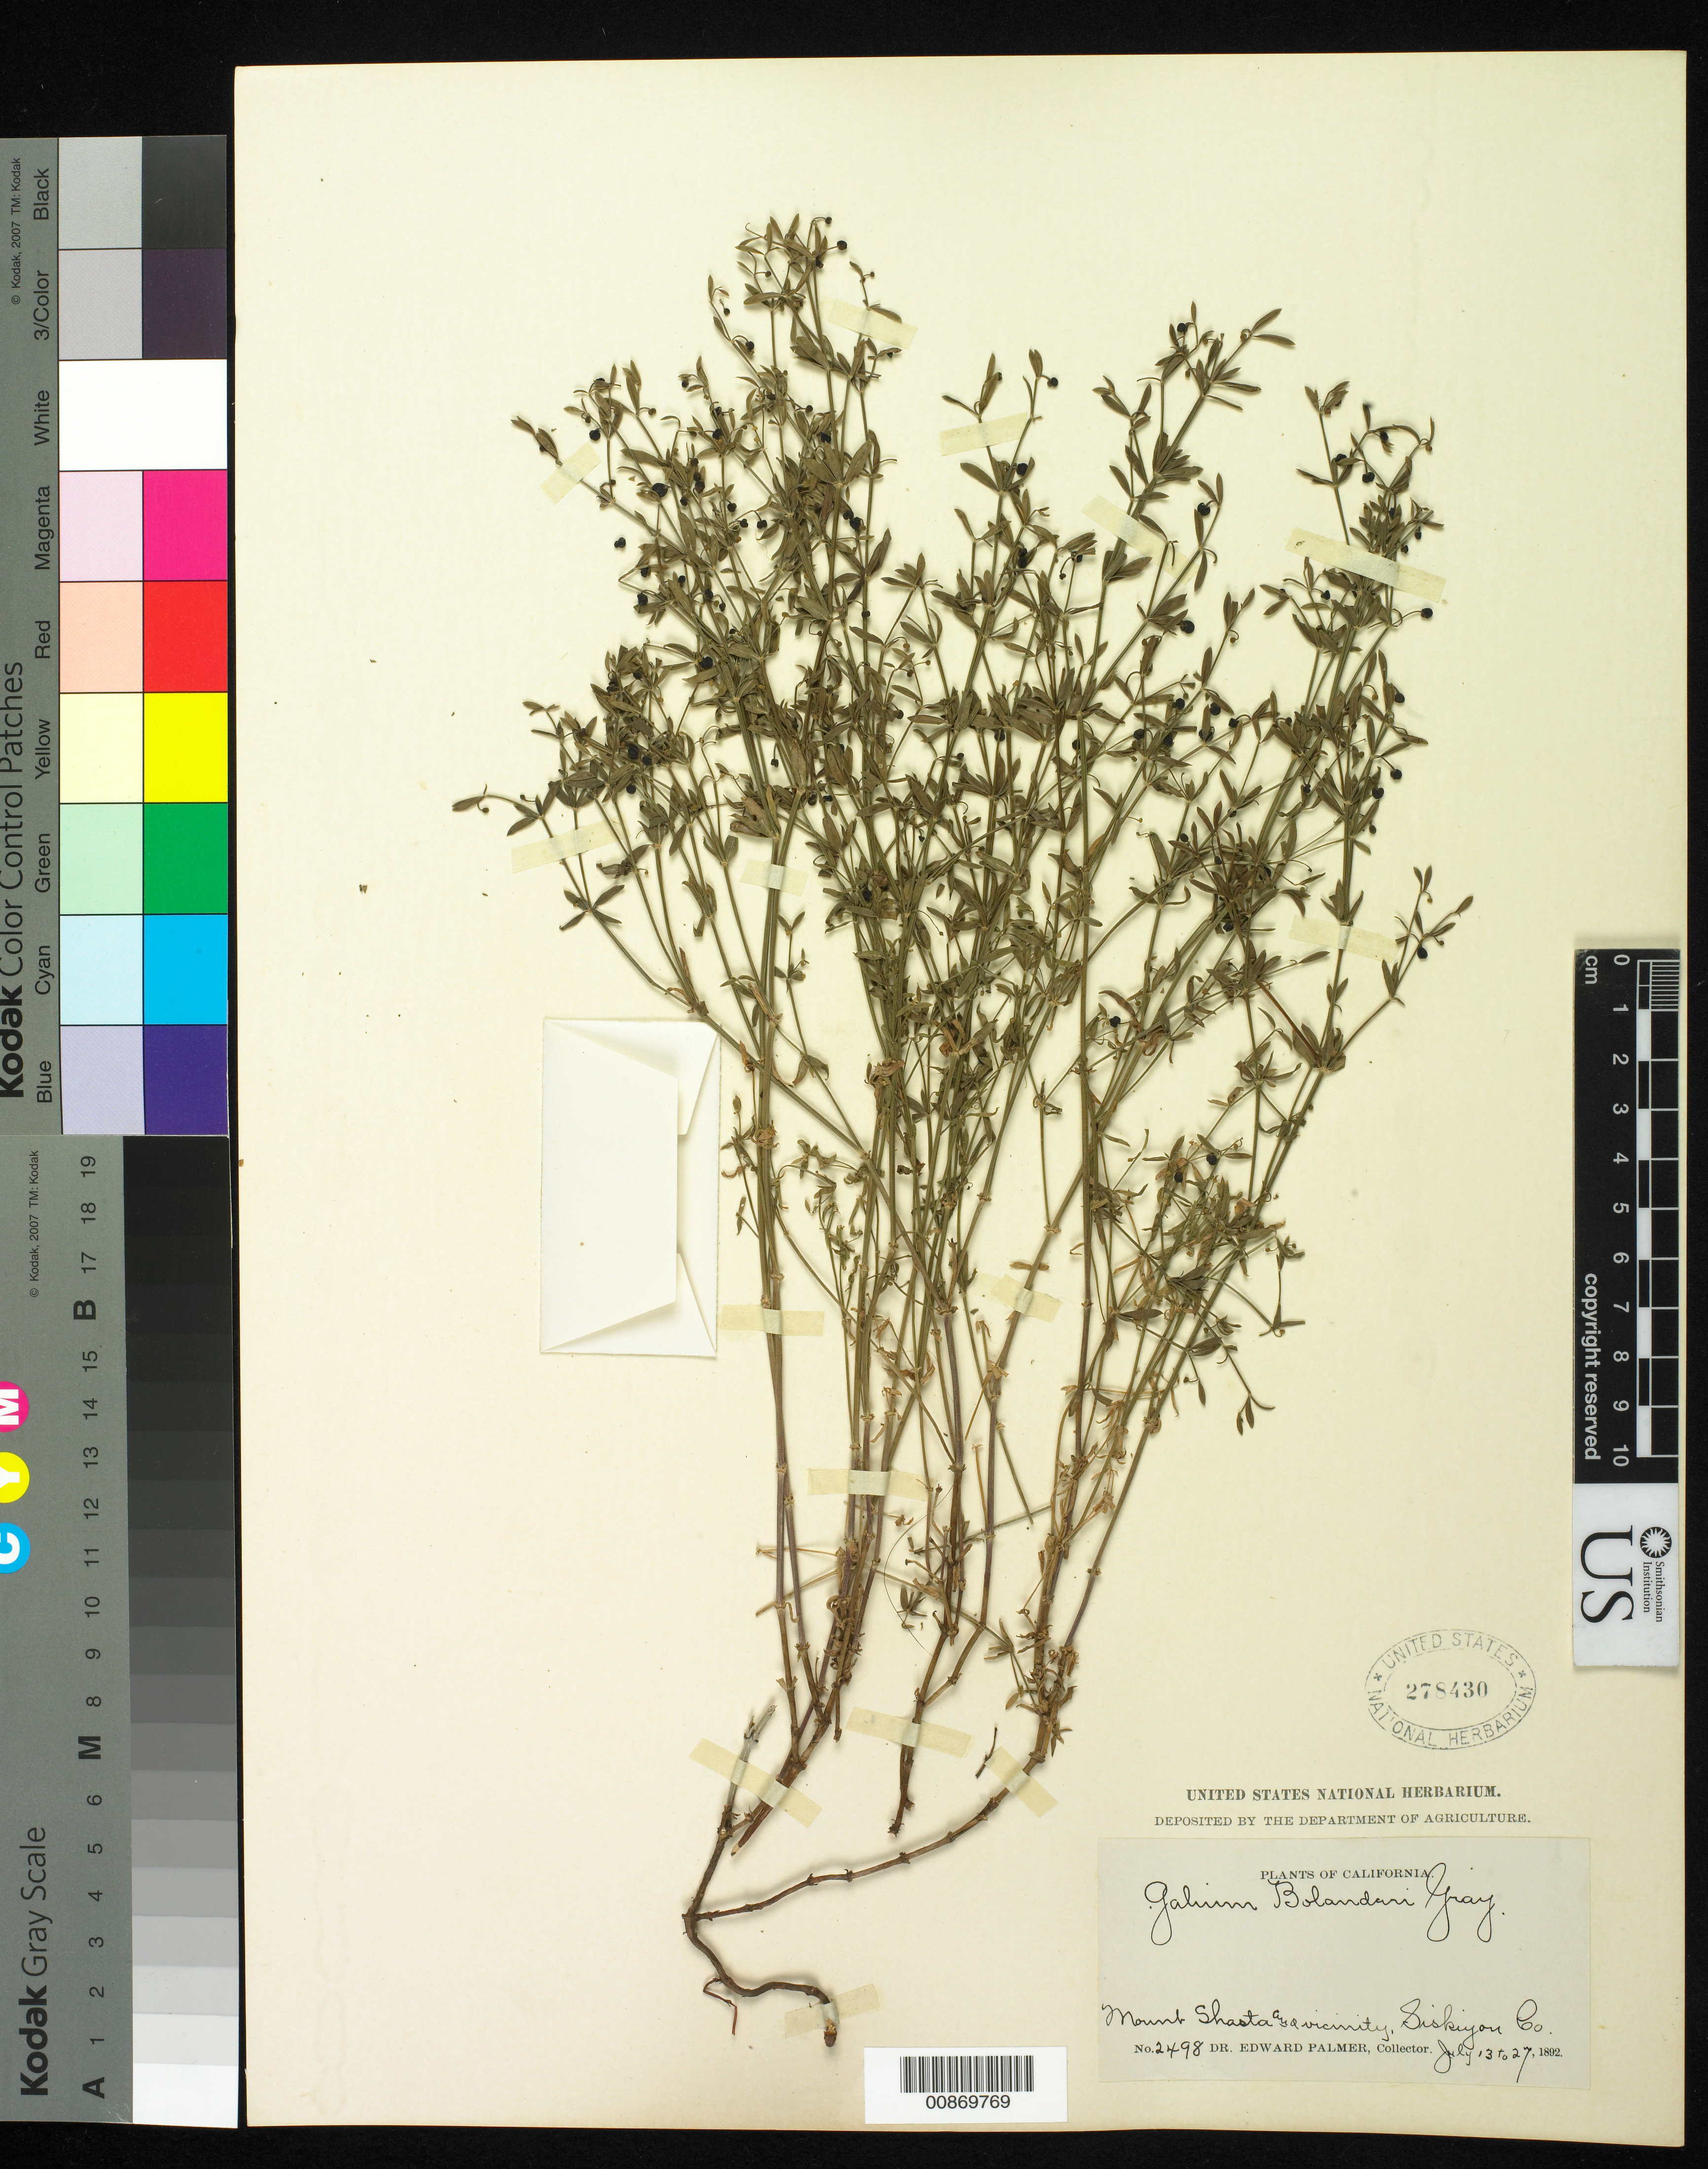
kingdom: Plantae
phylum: Tracheophyta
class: Magnoliopsida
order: Gentianales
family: Rubiaceae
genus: Galium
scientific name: Galium bolanderi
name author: A. Gray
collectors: E. Palmer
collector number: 2498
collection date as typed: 13 Jul 1892 to 27 Jul 1892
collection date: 1892-07-13/1892-07-27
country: United States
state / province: California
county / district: Siskiyou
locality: Mount Shasta and vicinity, Siskiyou County, California.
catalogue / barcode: US 278430